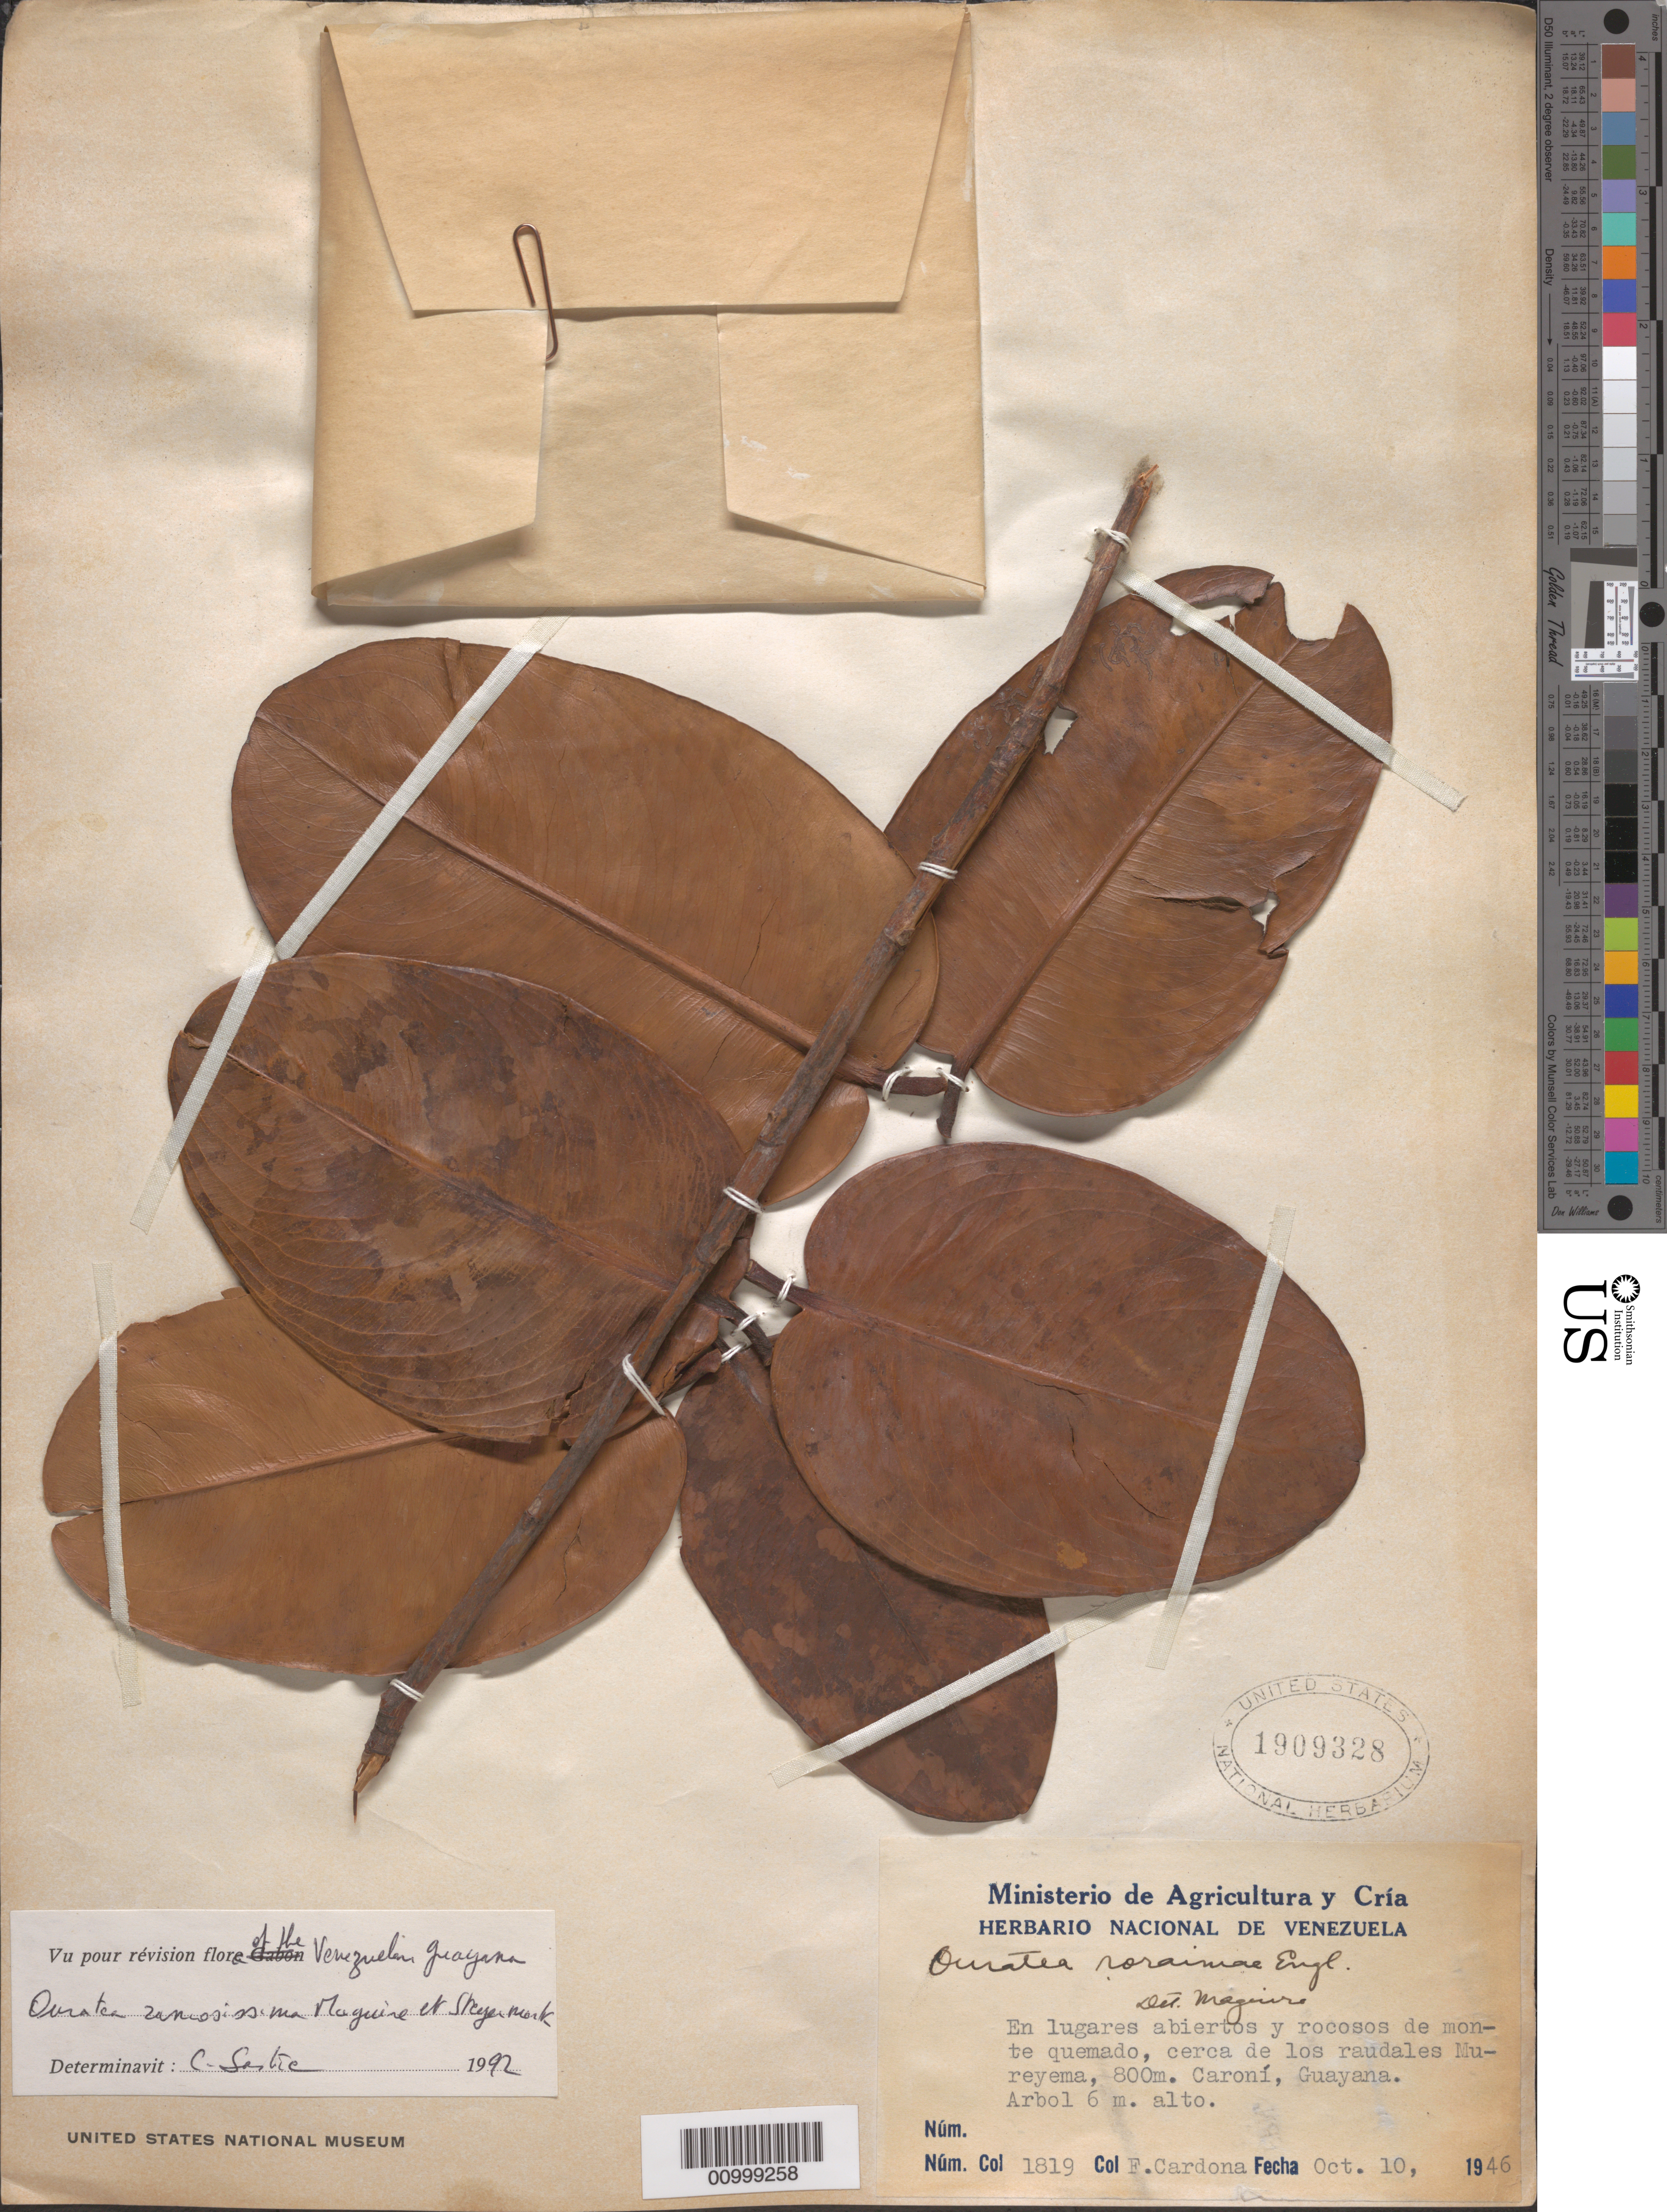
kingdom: Plantae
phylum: Tracheophyta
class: Magnoliopsida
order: Malpighiales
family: Ochnaceae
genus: Ouratea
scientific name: Ouratea ramosissima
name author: Maguire & Steyerm.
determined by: Sastre, C. H. L.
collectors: F. Cardona Puig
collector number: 1819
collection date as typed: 10-Oct-46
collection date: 1946-10-10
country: Venezuela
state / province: Bolívar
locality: Río Caroní, Mureyemá (Guayana)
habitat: Lugares abiertos y rocosos de monte quemado, cerca de los raudales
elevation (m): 800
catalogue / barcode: US 1909328